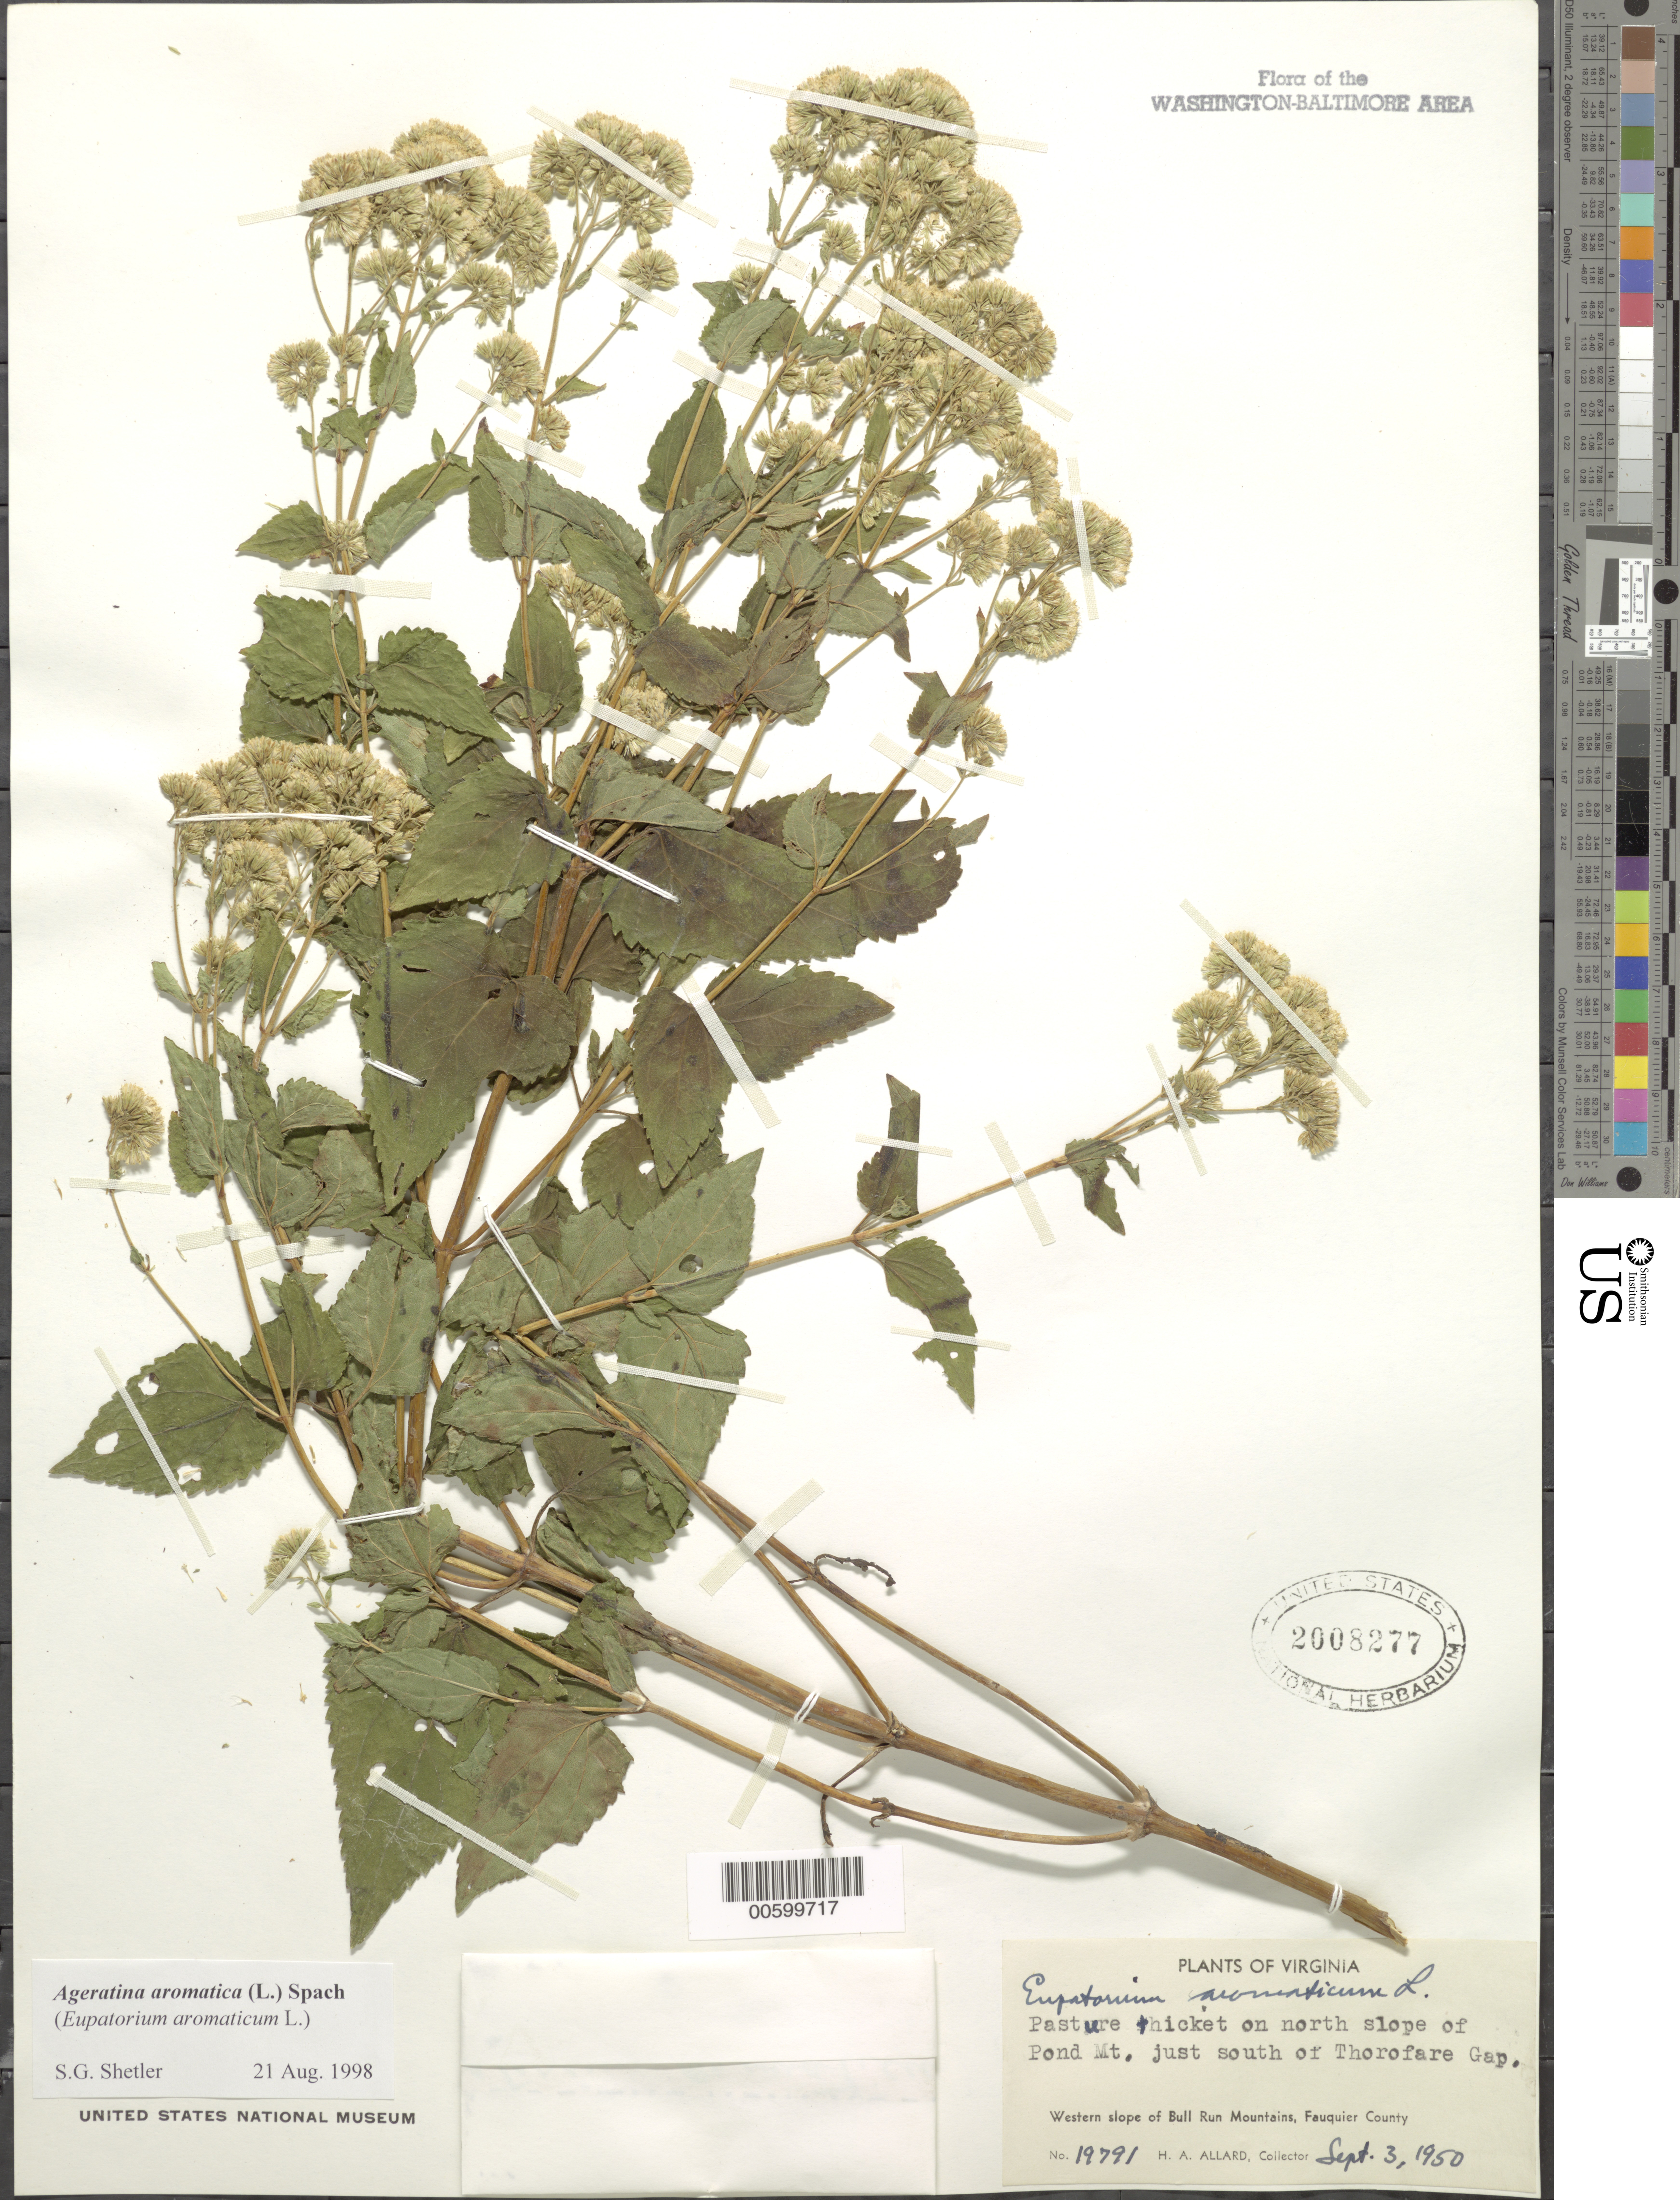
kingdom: Plantae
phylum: Tracheophyta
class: Magnoliopsida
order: Asterales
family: Asteraceae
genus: Ageratina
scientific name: Ageratina aromatica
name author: (L.) Spach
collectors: H. A. Allard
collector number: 19791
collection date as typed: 03 Sep 1950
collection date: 1950-09-03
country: United States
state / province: Virginia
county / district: Fauquier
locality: Western slope of bull run mountains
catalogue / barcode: US 2008277